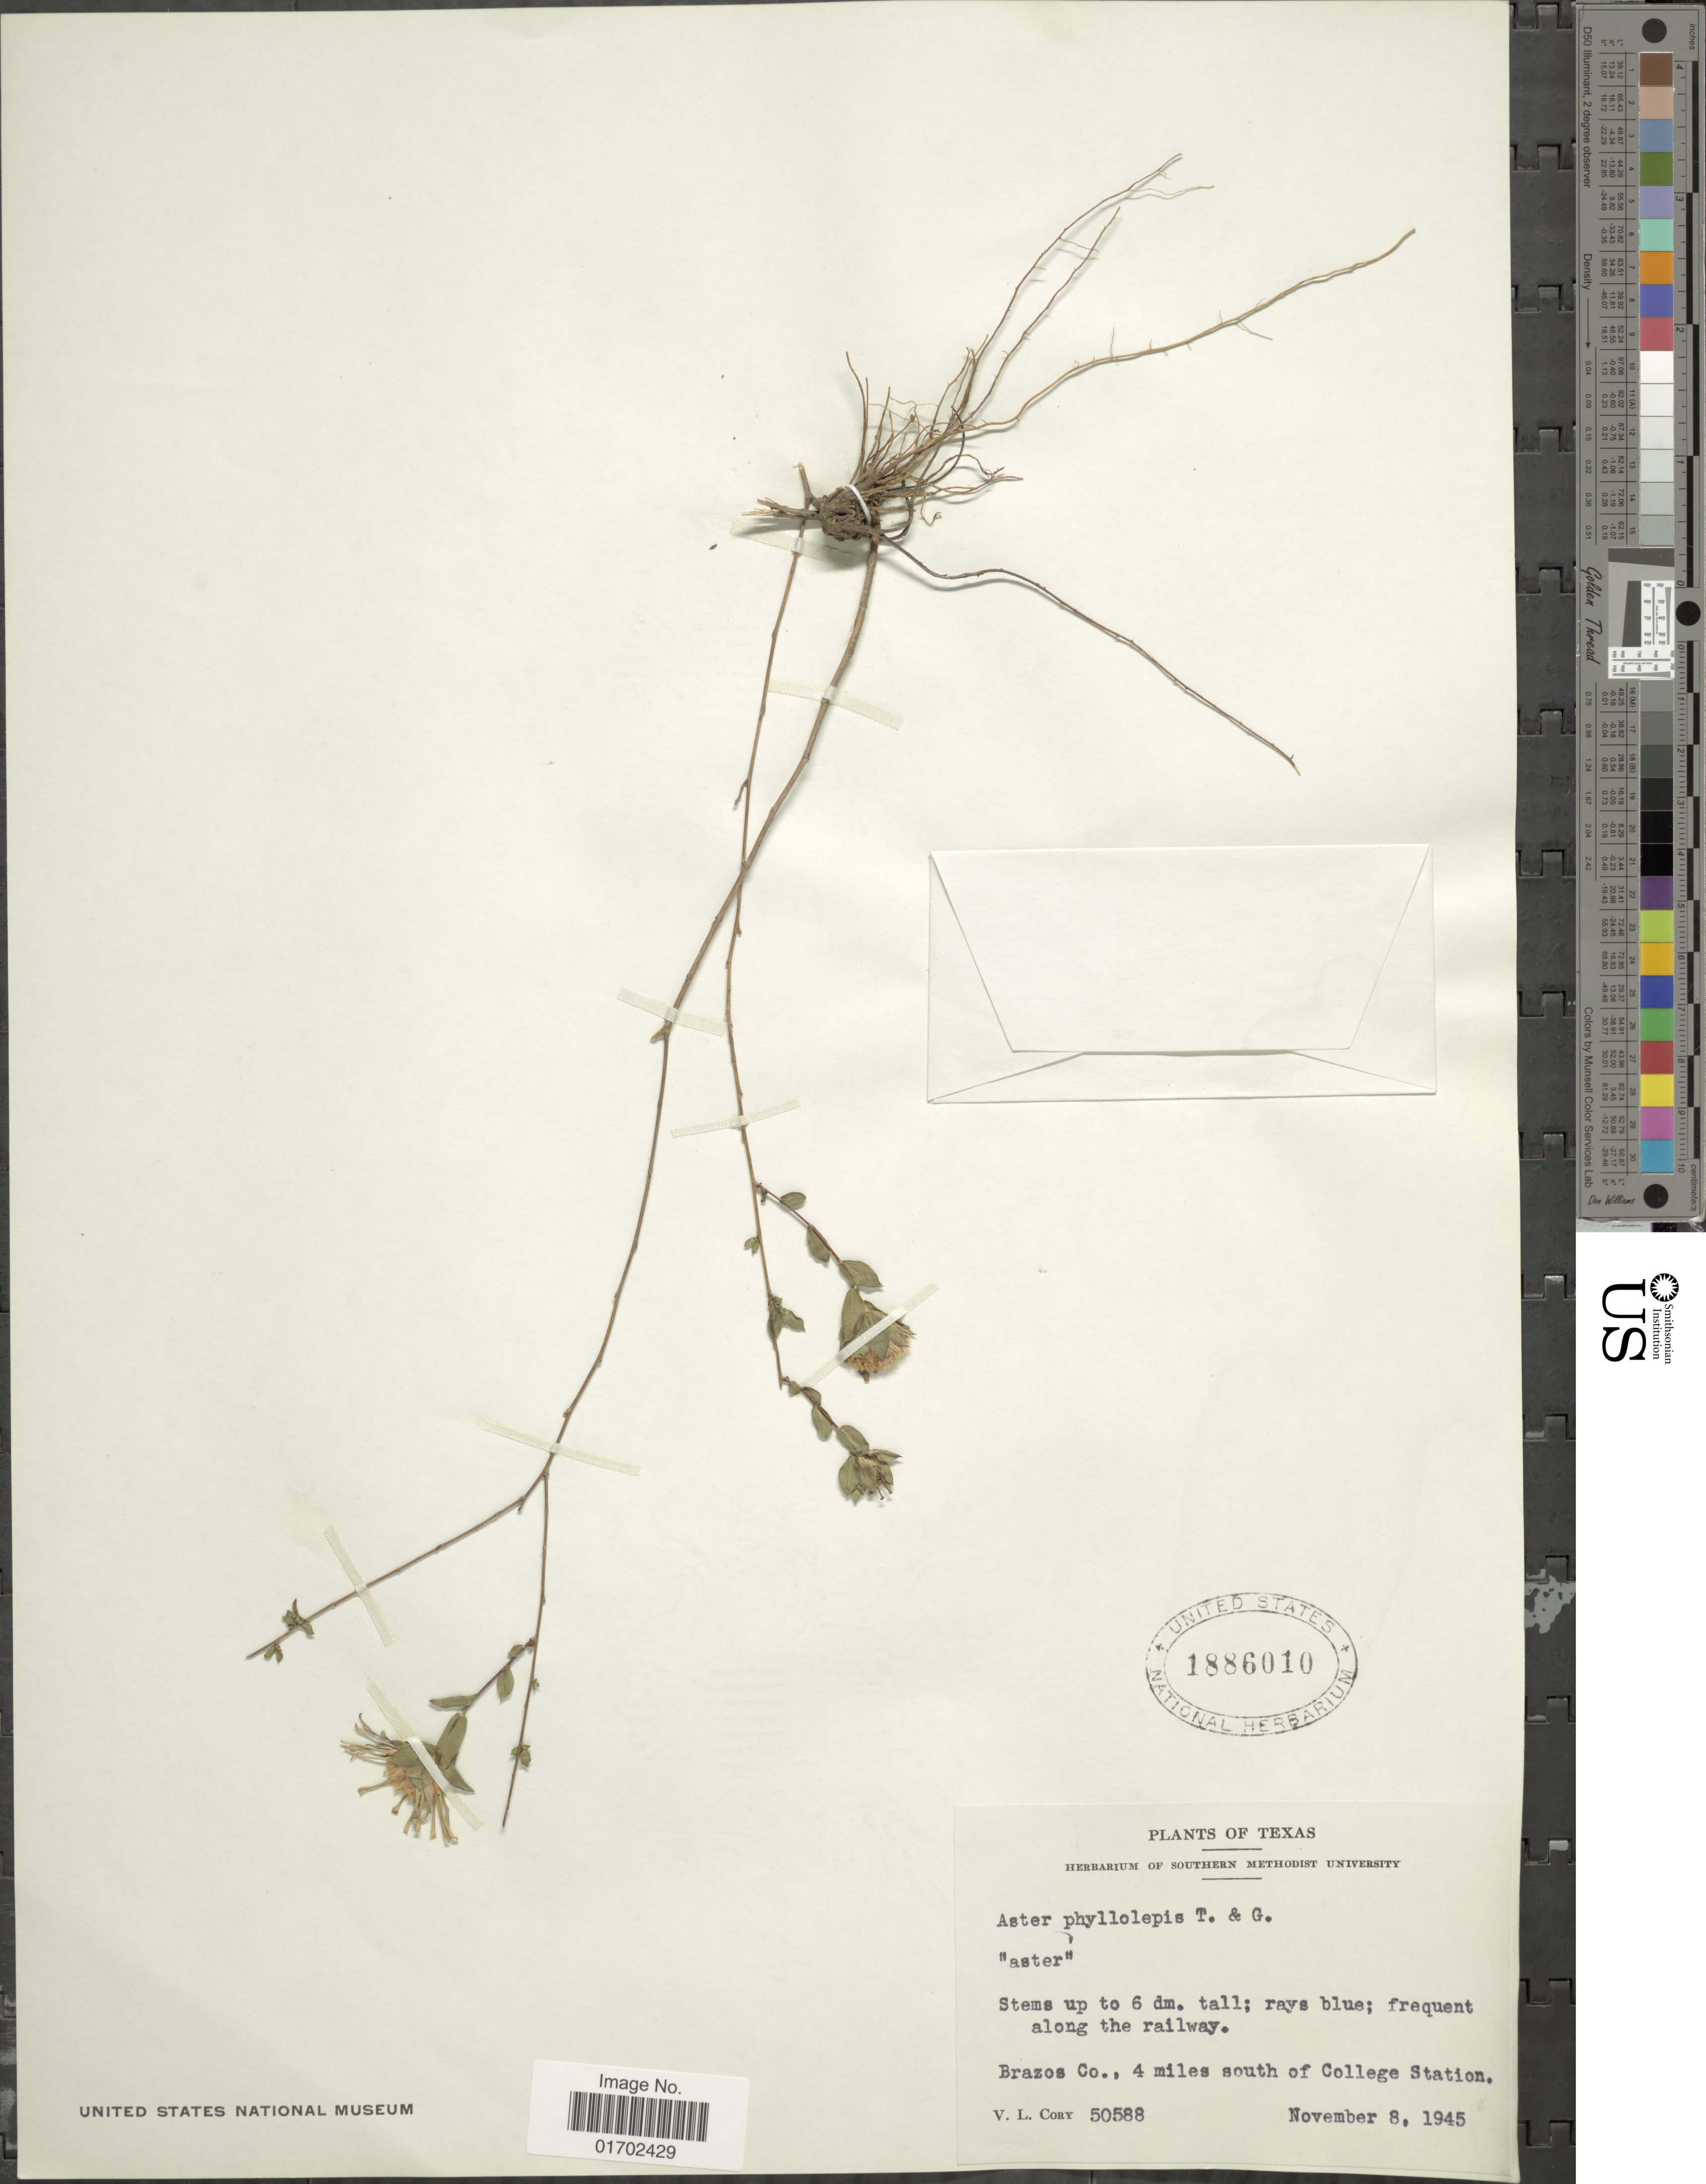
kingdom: Plantae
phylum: Tracheophyta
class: Magnoliopsida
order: Asterales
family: Asteraceae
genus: Symphyotrichum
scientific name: Symphyotrichum pratense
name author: (Raf.) G.L. Nesom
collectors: V. Cory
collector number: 50588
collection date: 1945-11-08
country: United States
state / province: Texas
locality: Texas. Brazos Co., 4 miles south of College Station.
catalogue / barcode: US 1886010